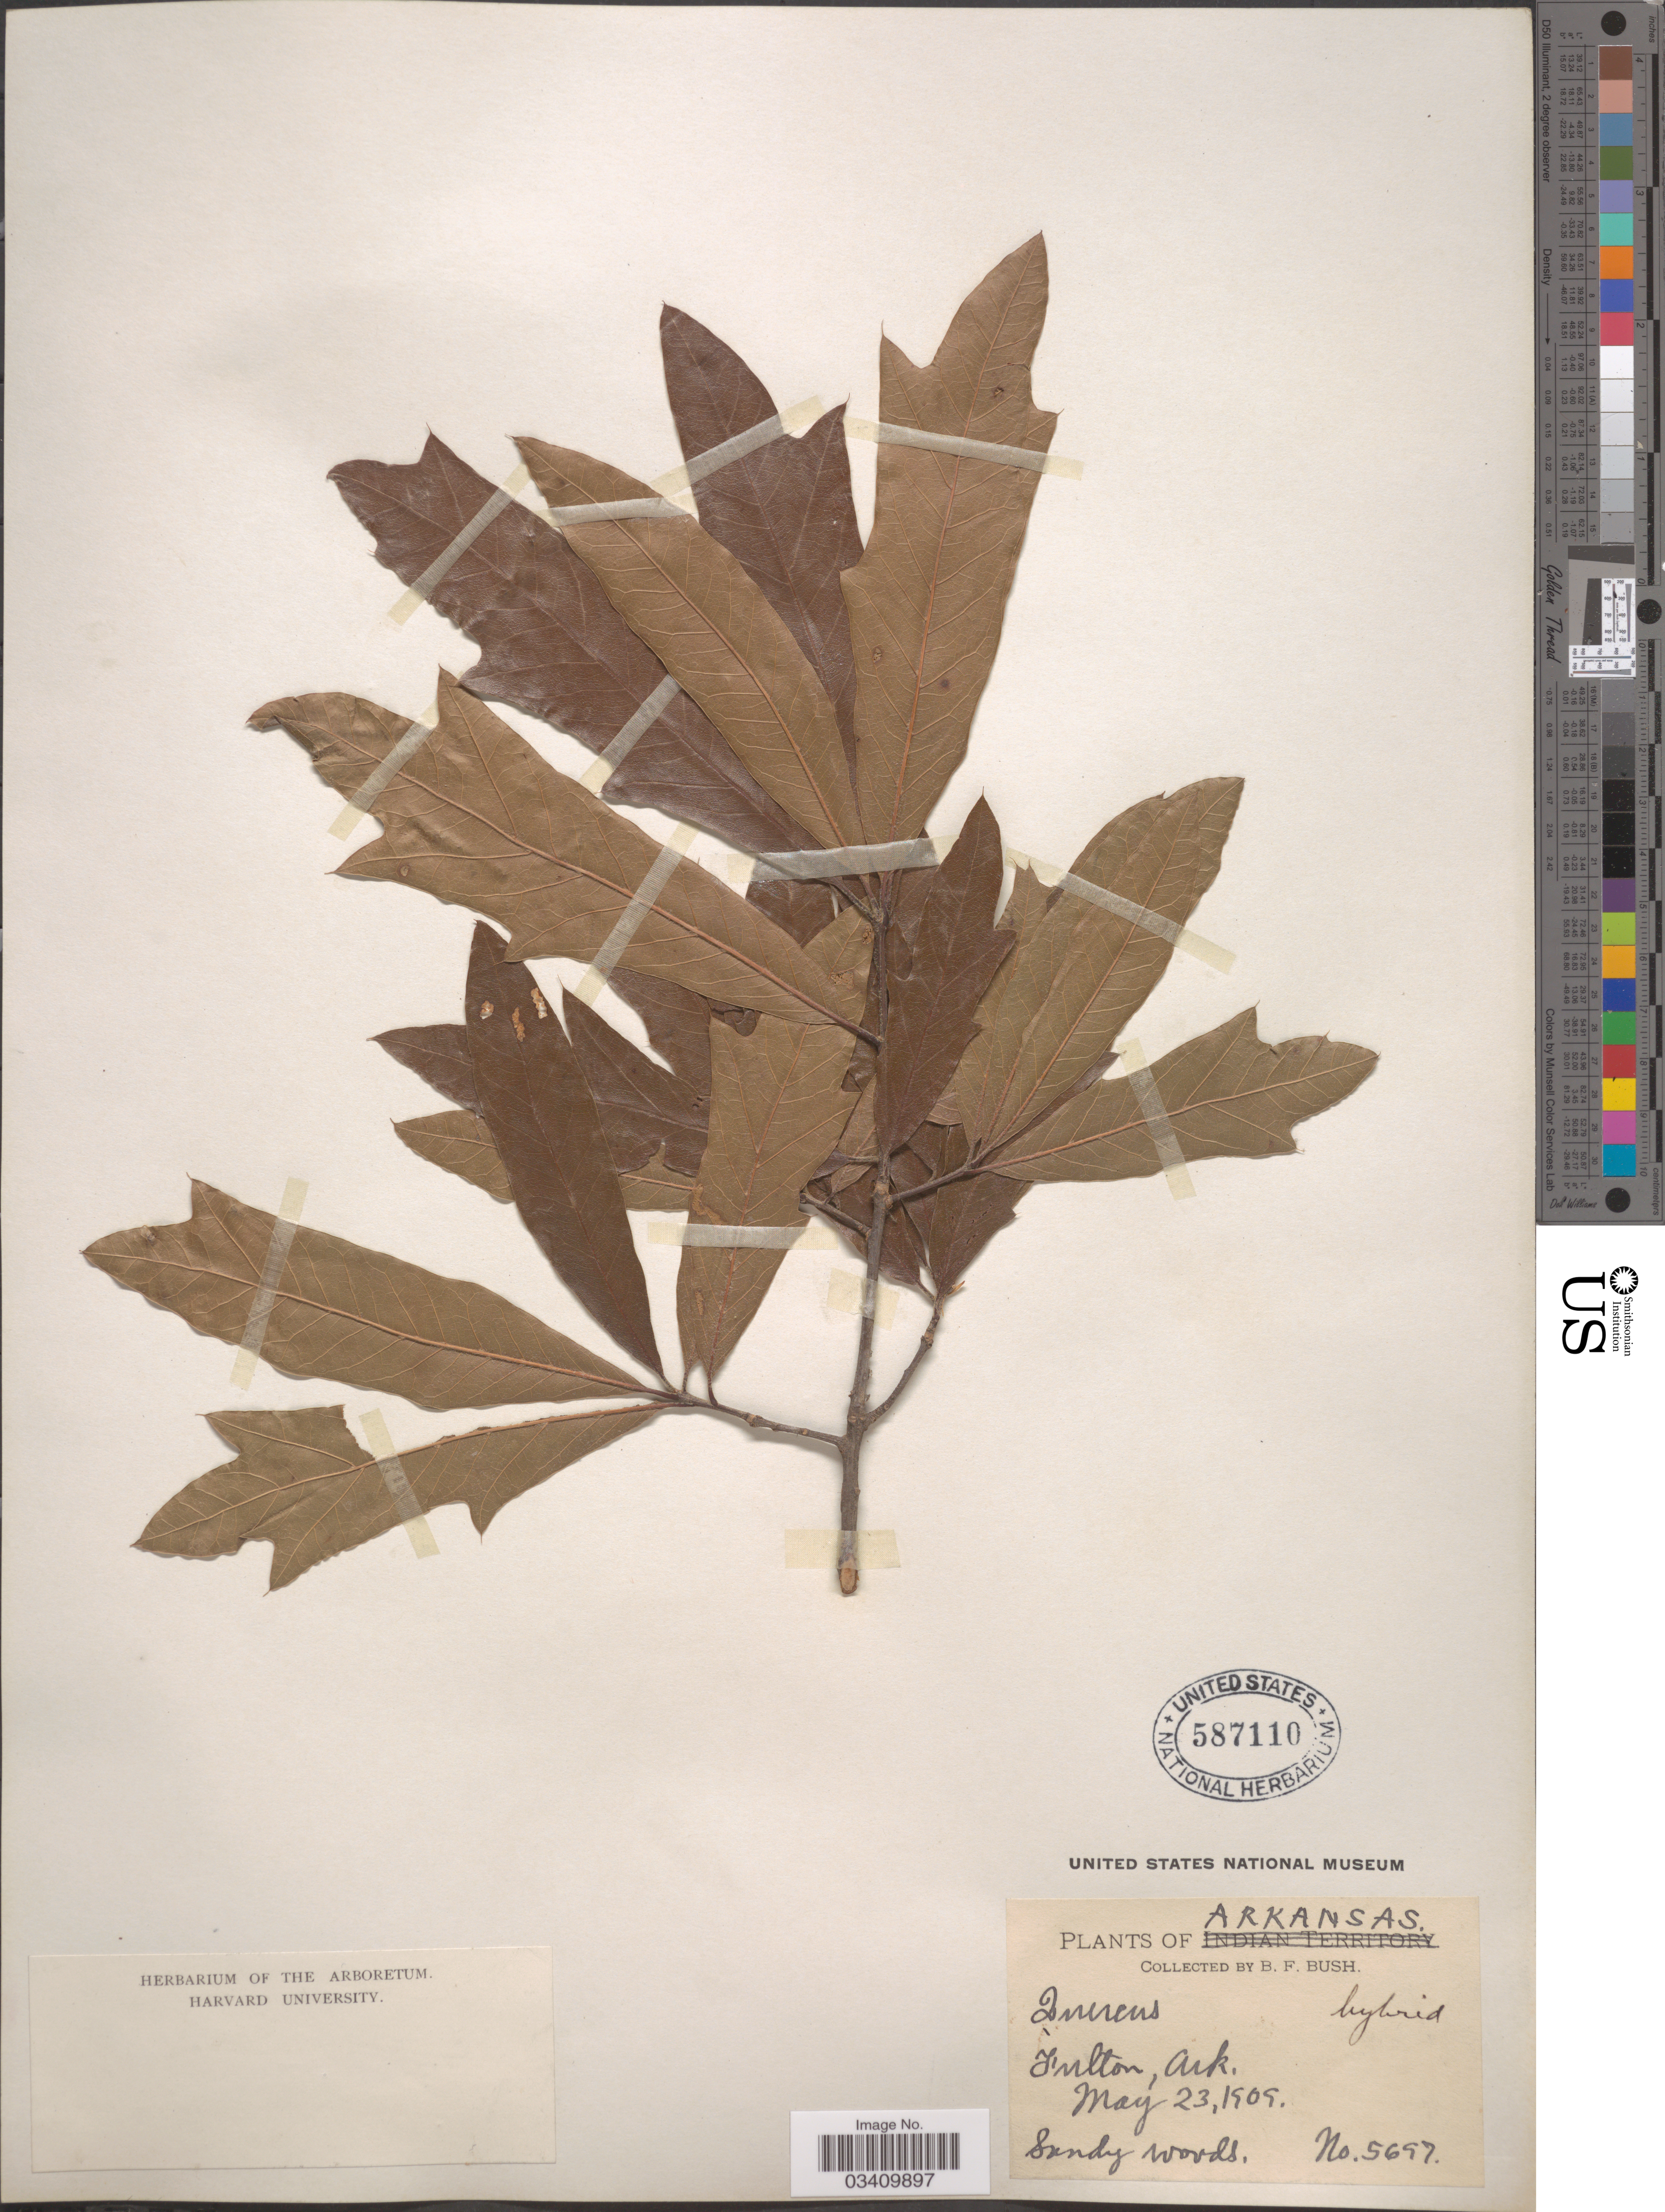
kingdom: Plantae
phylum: Tracheophyta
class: Magnoliopsida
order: Fagales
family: Fagaceae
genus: Quercus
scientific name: Quercus sp.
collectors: B. F. Bush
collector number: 5697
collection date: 1909-05-23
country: United States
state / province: Arkansas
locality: Fulton.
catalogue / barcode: US 587110